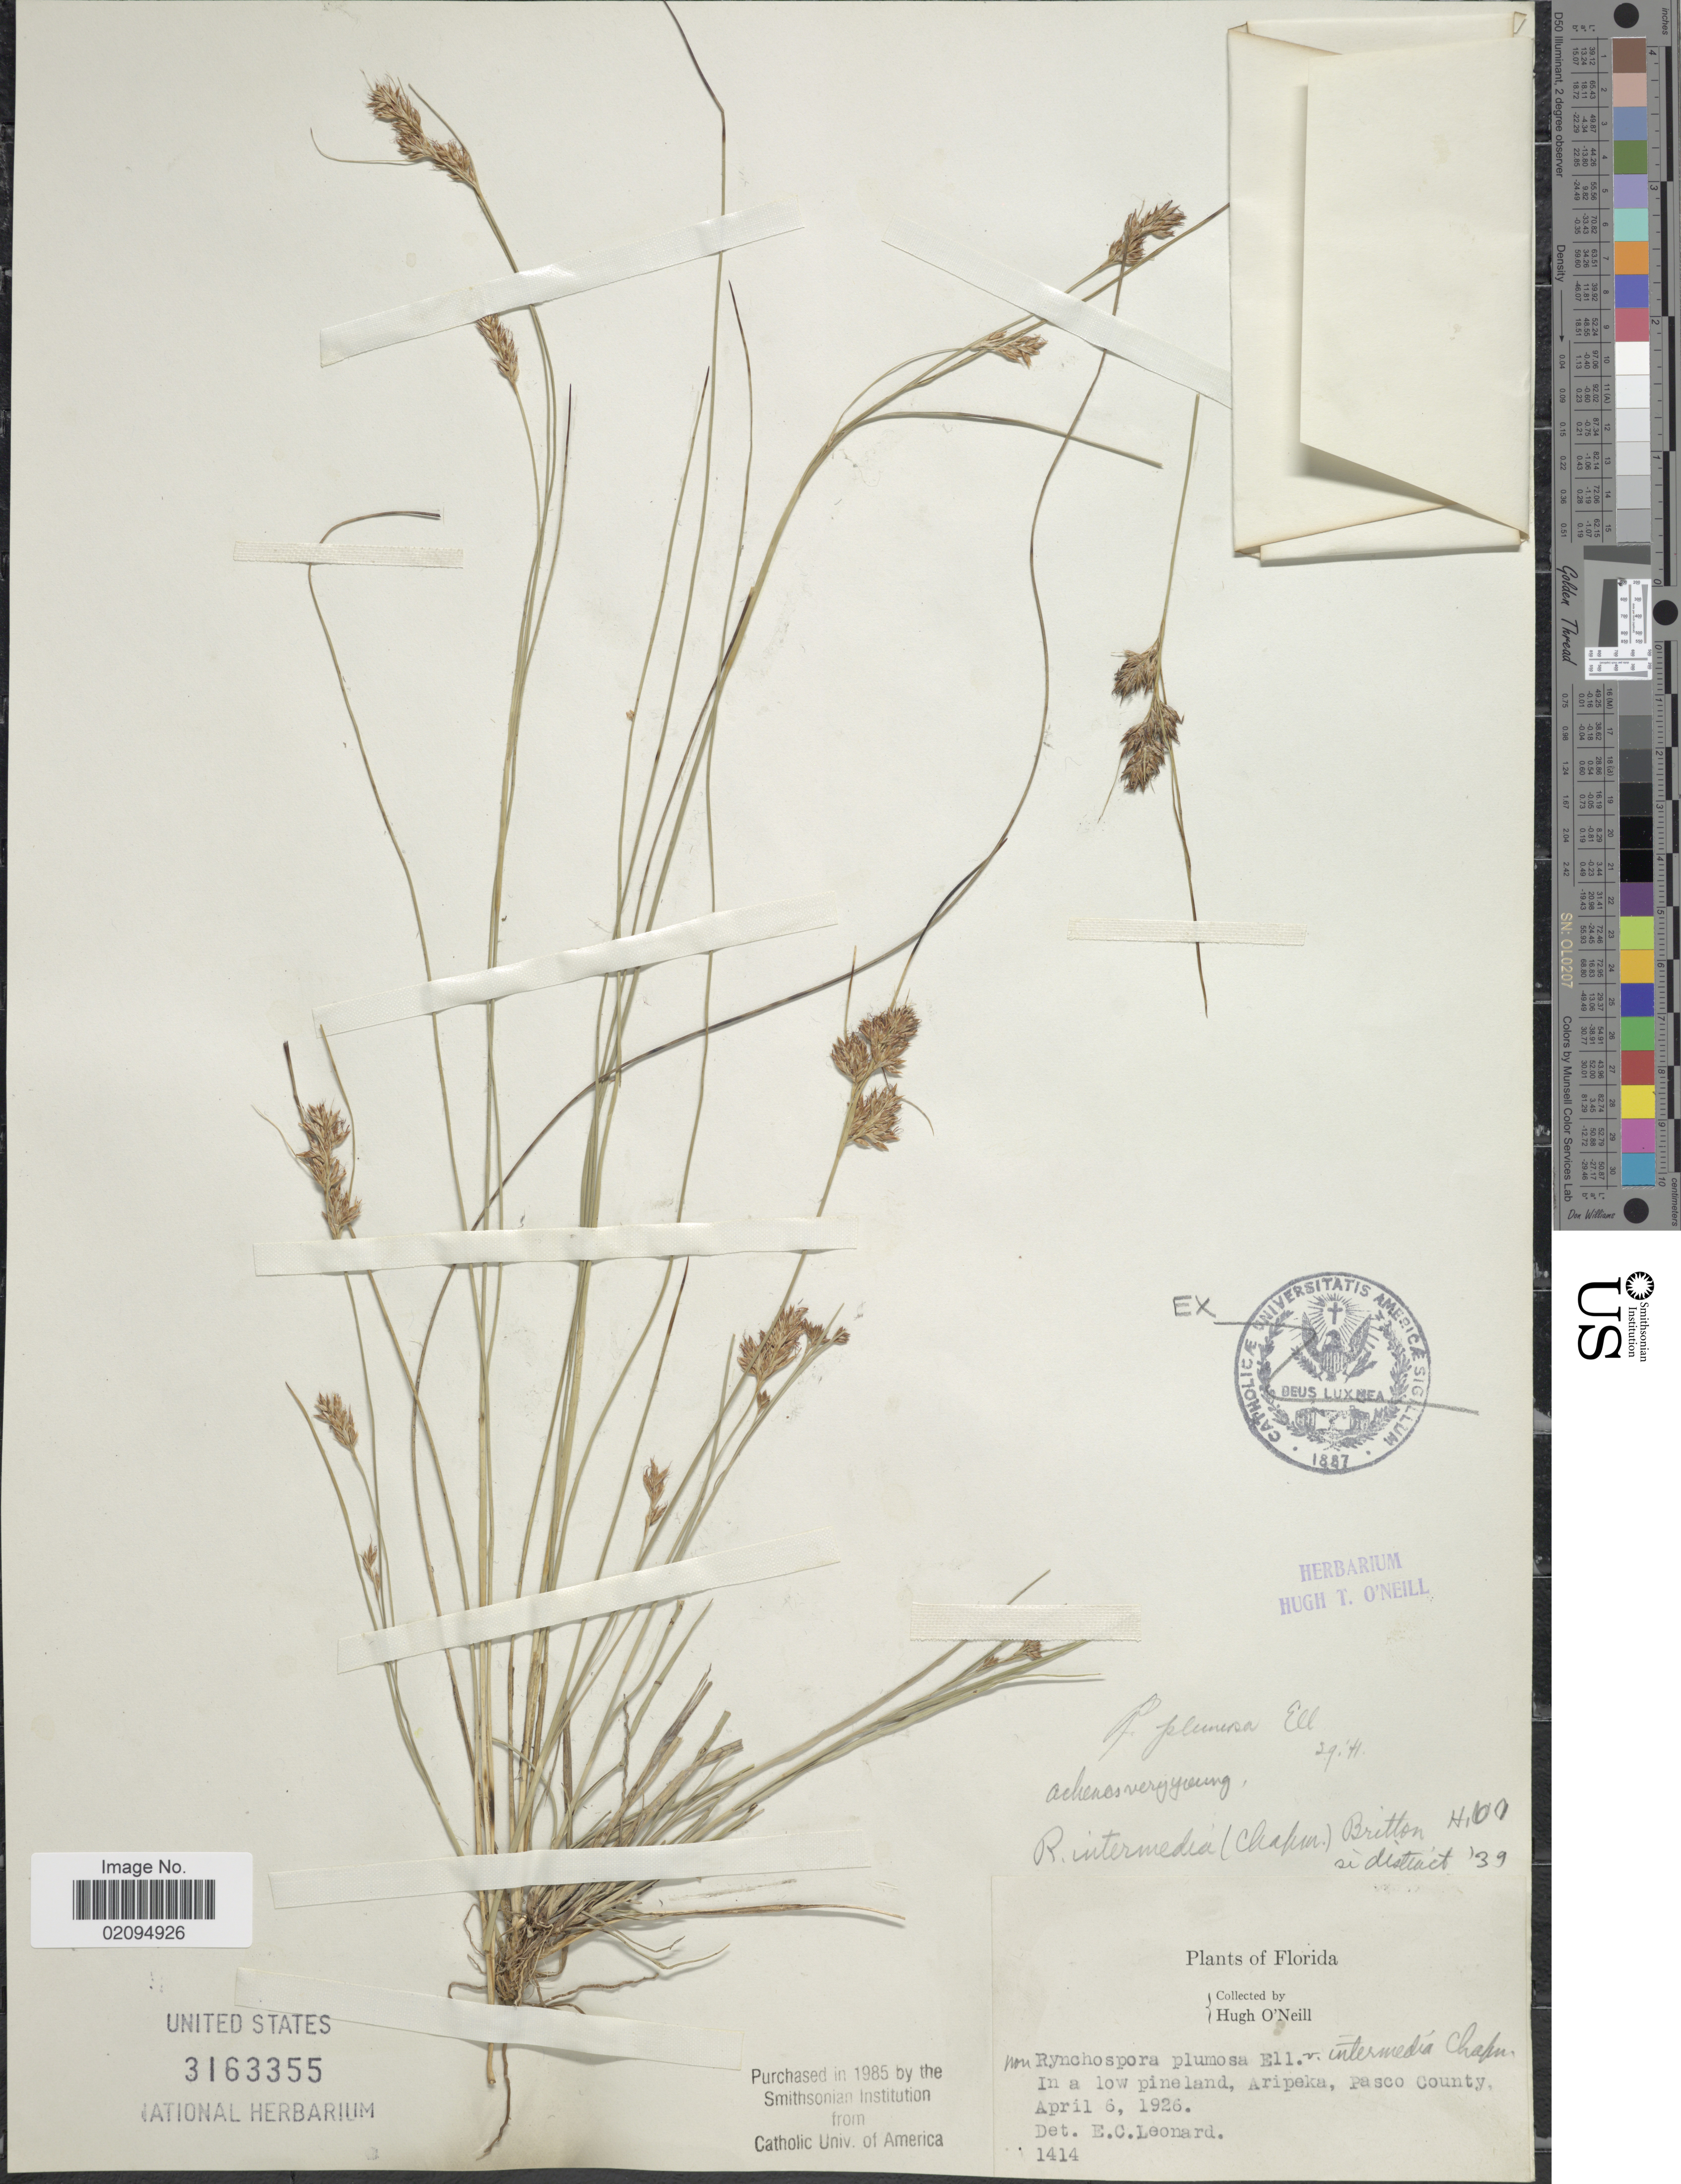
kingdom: Plantae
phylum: Tracheophyta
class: Liliopsida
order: Poales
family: Cyperaceae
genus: Rhynchospora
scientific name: Rhynchospora plumosa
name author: Elliott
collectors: H. O'Neill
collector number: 1414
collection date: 1926-04-06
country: United States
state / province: Florida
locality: Aripeka, Pasco County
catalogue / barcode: US 3163355